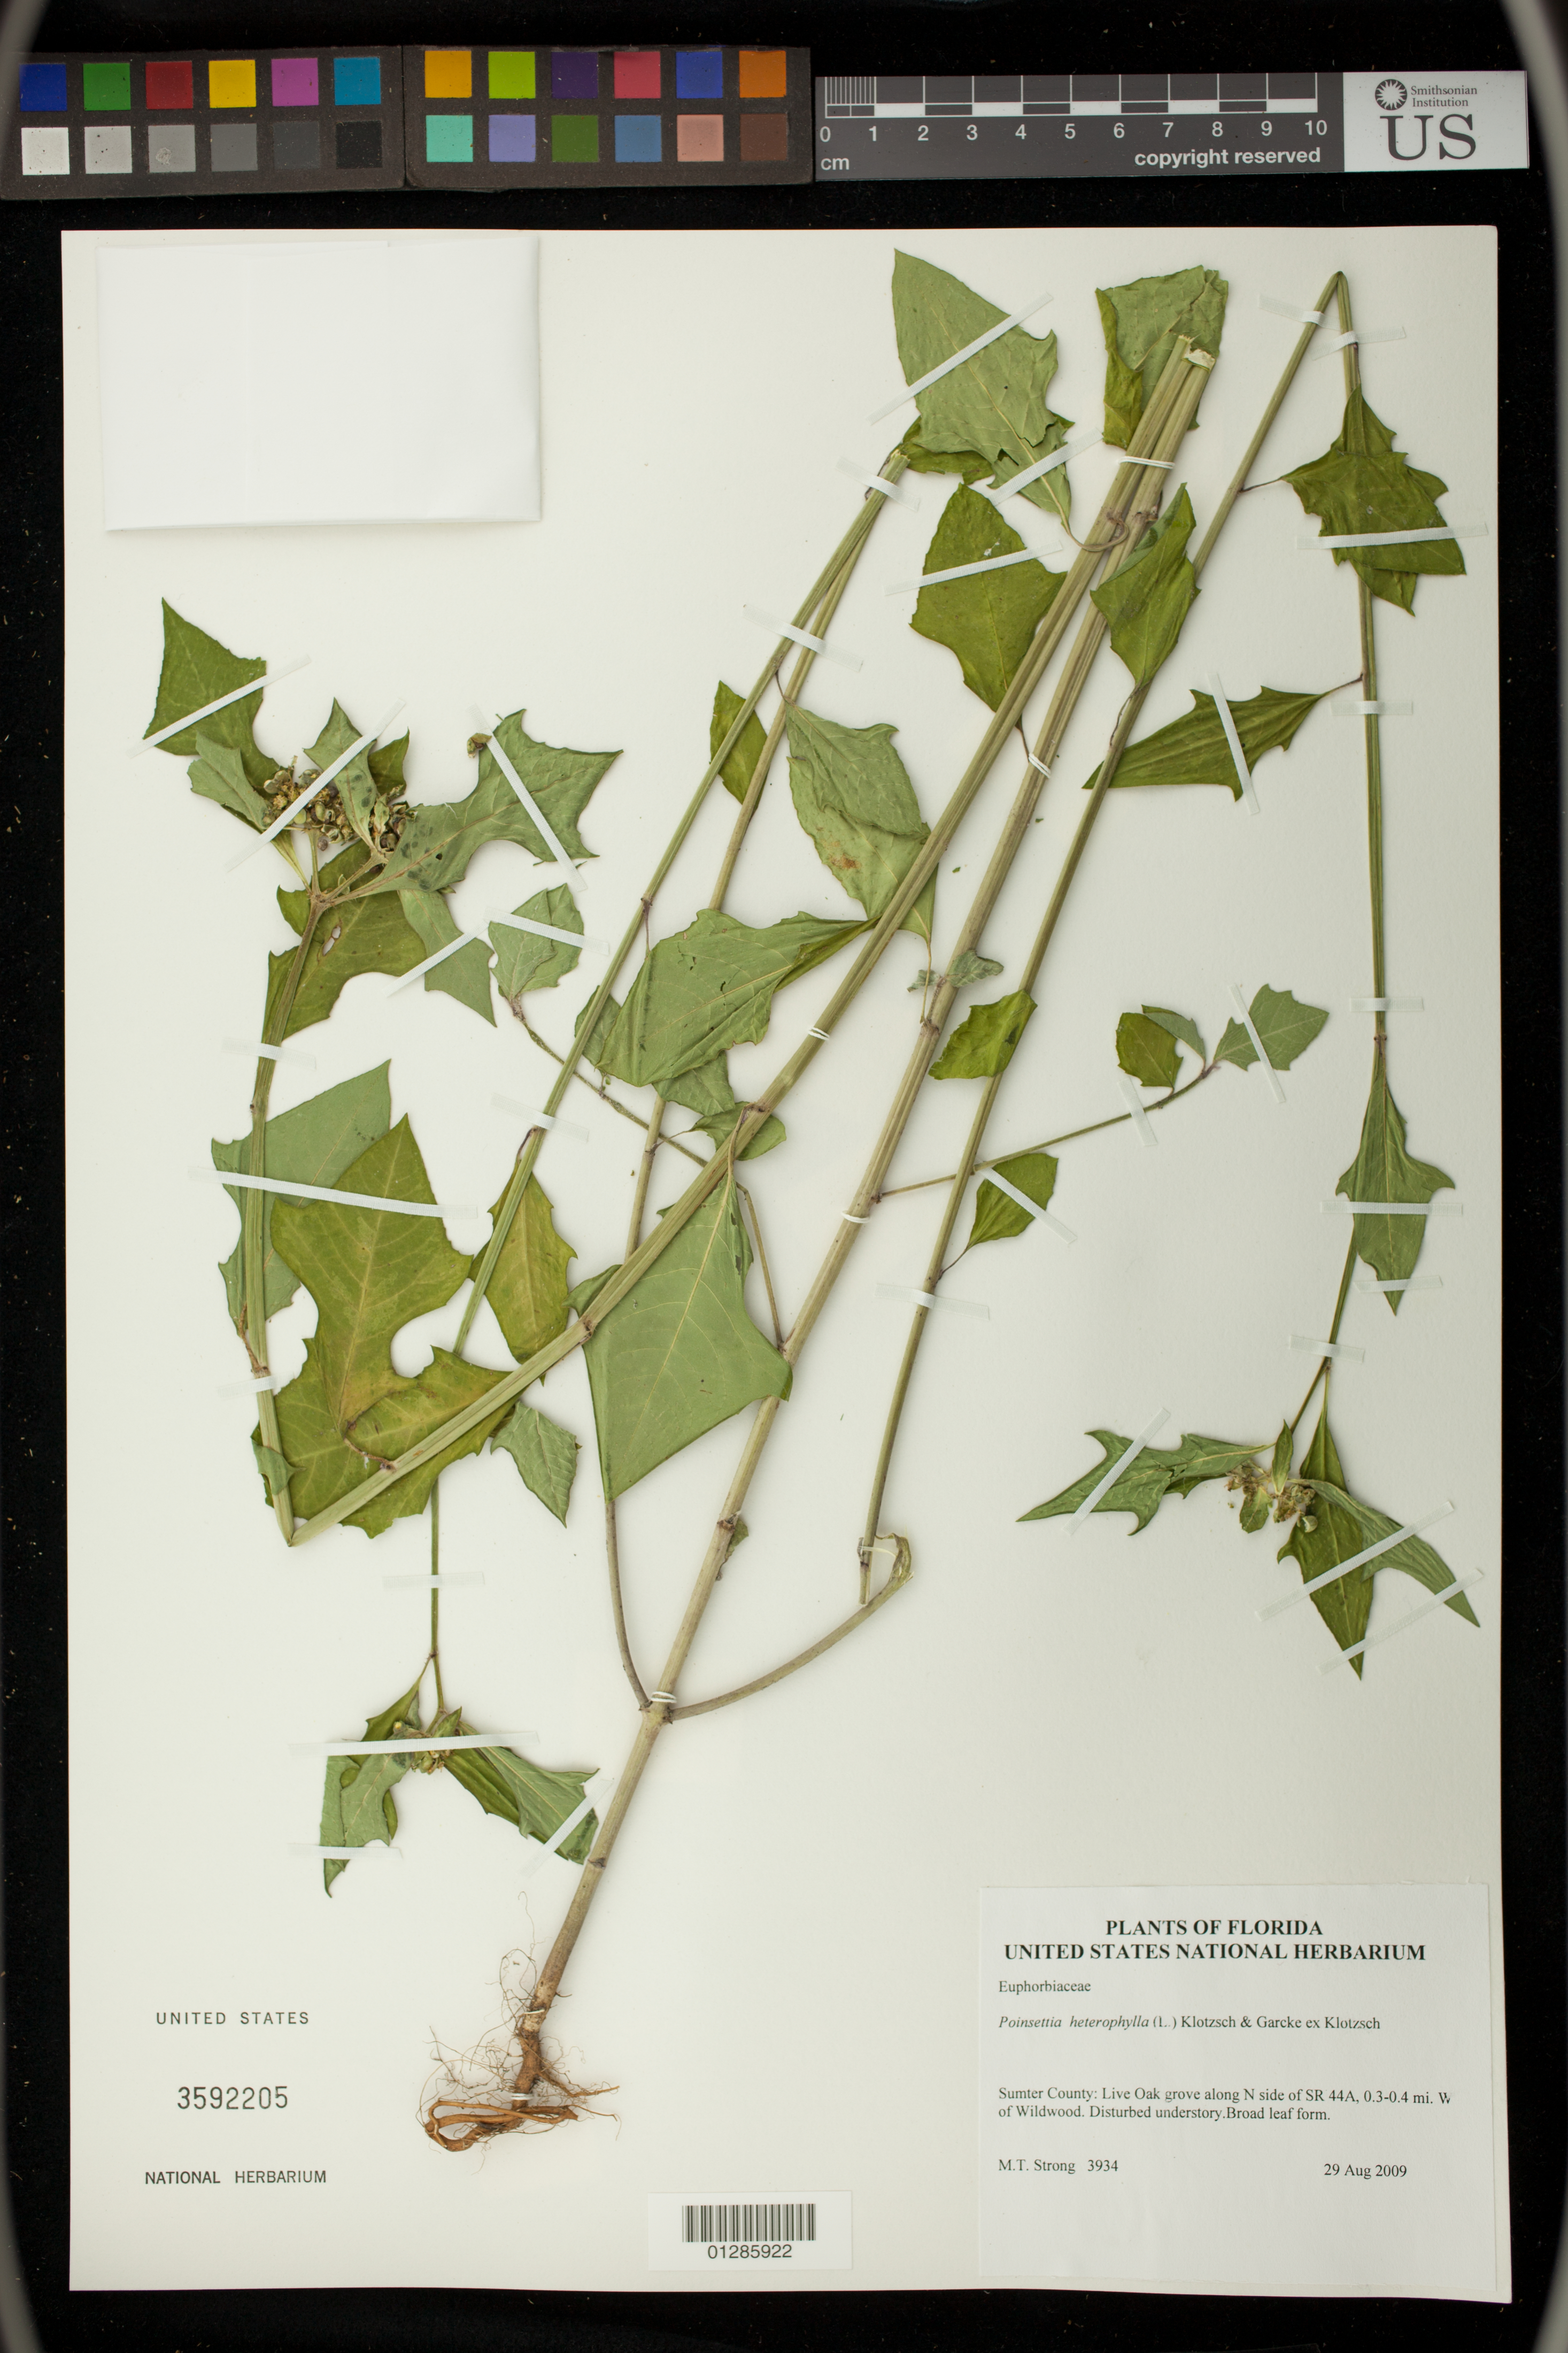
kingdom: Plantae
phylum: Tracheophyta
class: Magnoliopsida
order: Malpighiales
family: Euphorbiaceae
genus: Euphorbia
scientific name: Euphorbia heterophylla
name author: L.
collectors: M. T. Strong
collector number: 3934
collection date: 2009-08-29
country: United States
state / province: Florida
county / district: Sumter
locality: Northern side of SR 44A, 0.3-0.4 mi. W of Wildwood.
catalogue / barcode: US 3592205